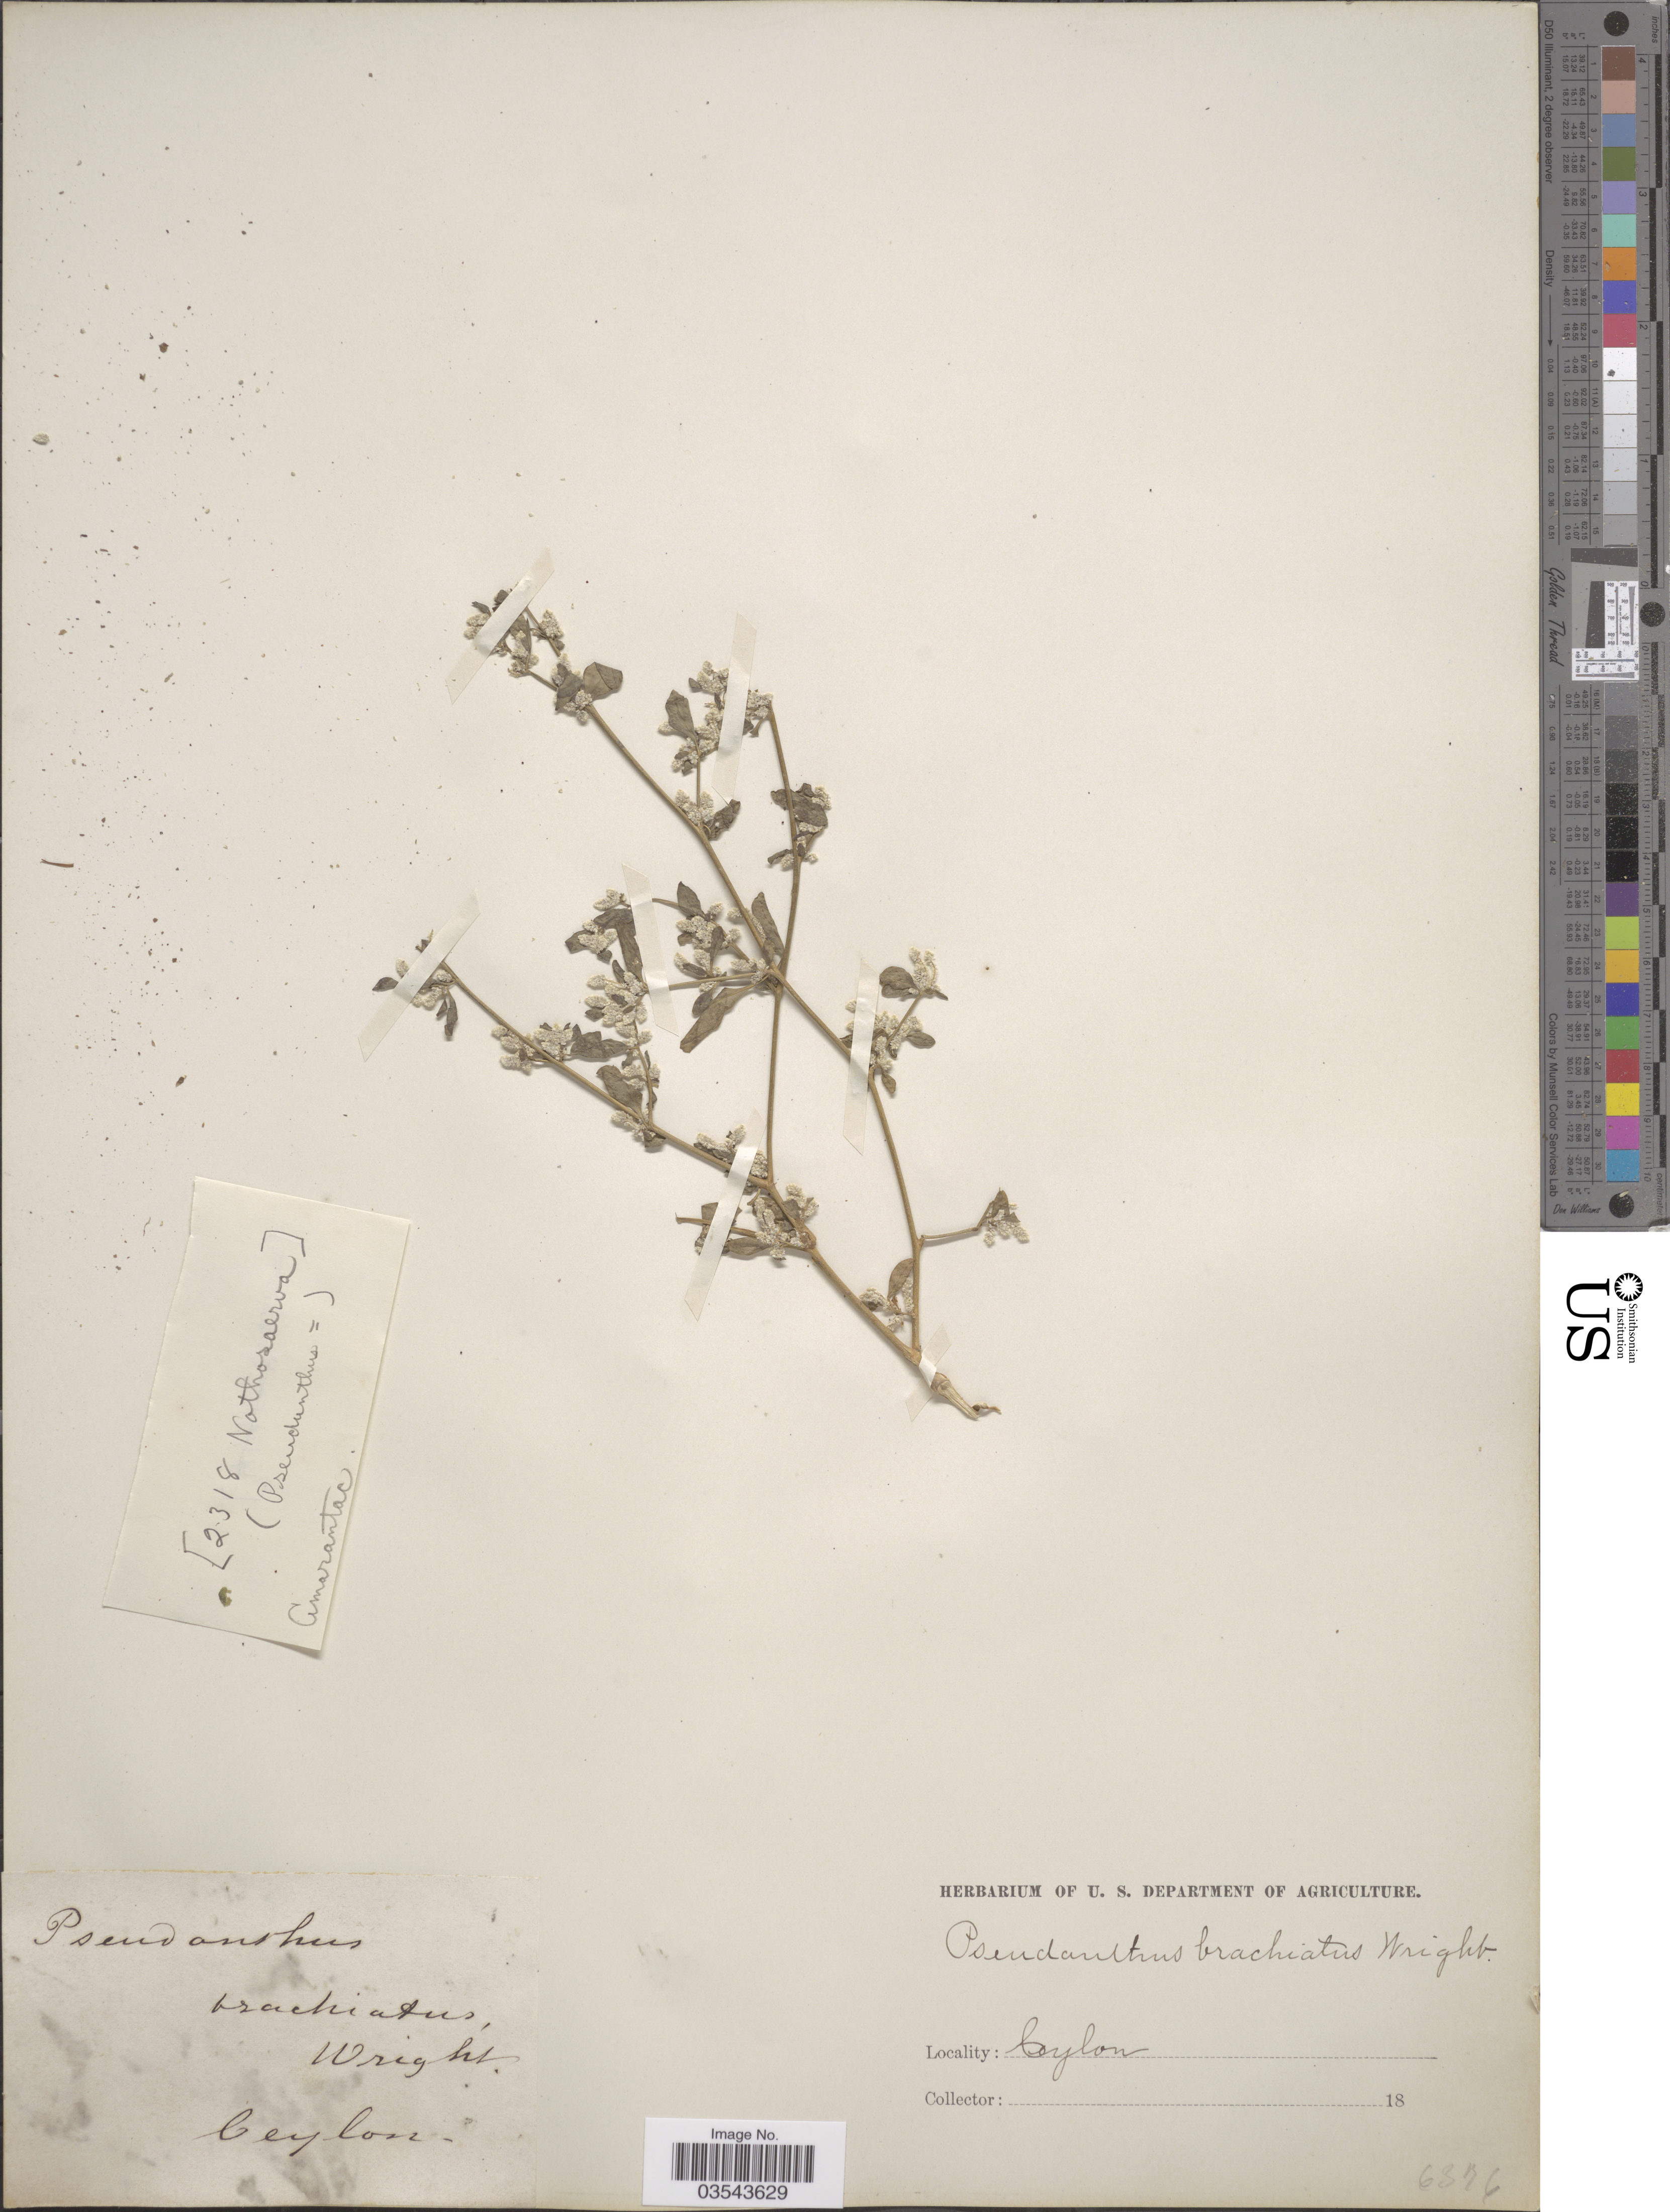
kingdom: Plantae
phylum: Tracheophyta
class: Magnoliopsida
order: Caryophyllales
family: Amaranthaceae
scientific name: Nothosaerua brachiata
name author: Baill.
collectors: ex herb. U. S. Department of Agriculture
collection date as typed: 18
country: Sri Lanka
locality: Ceylon.